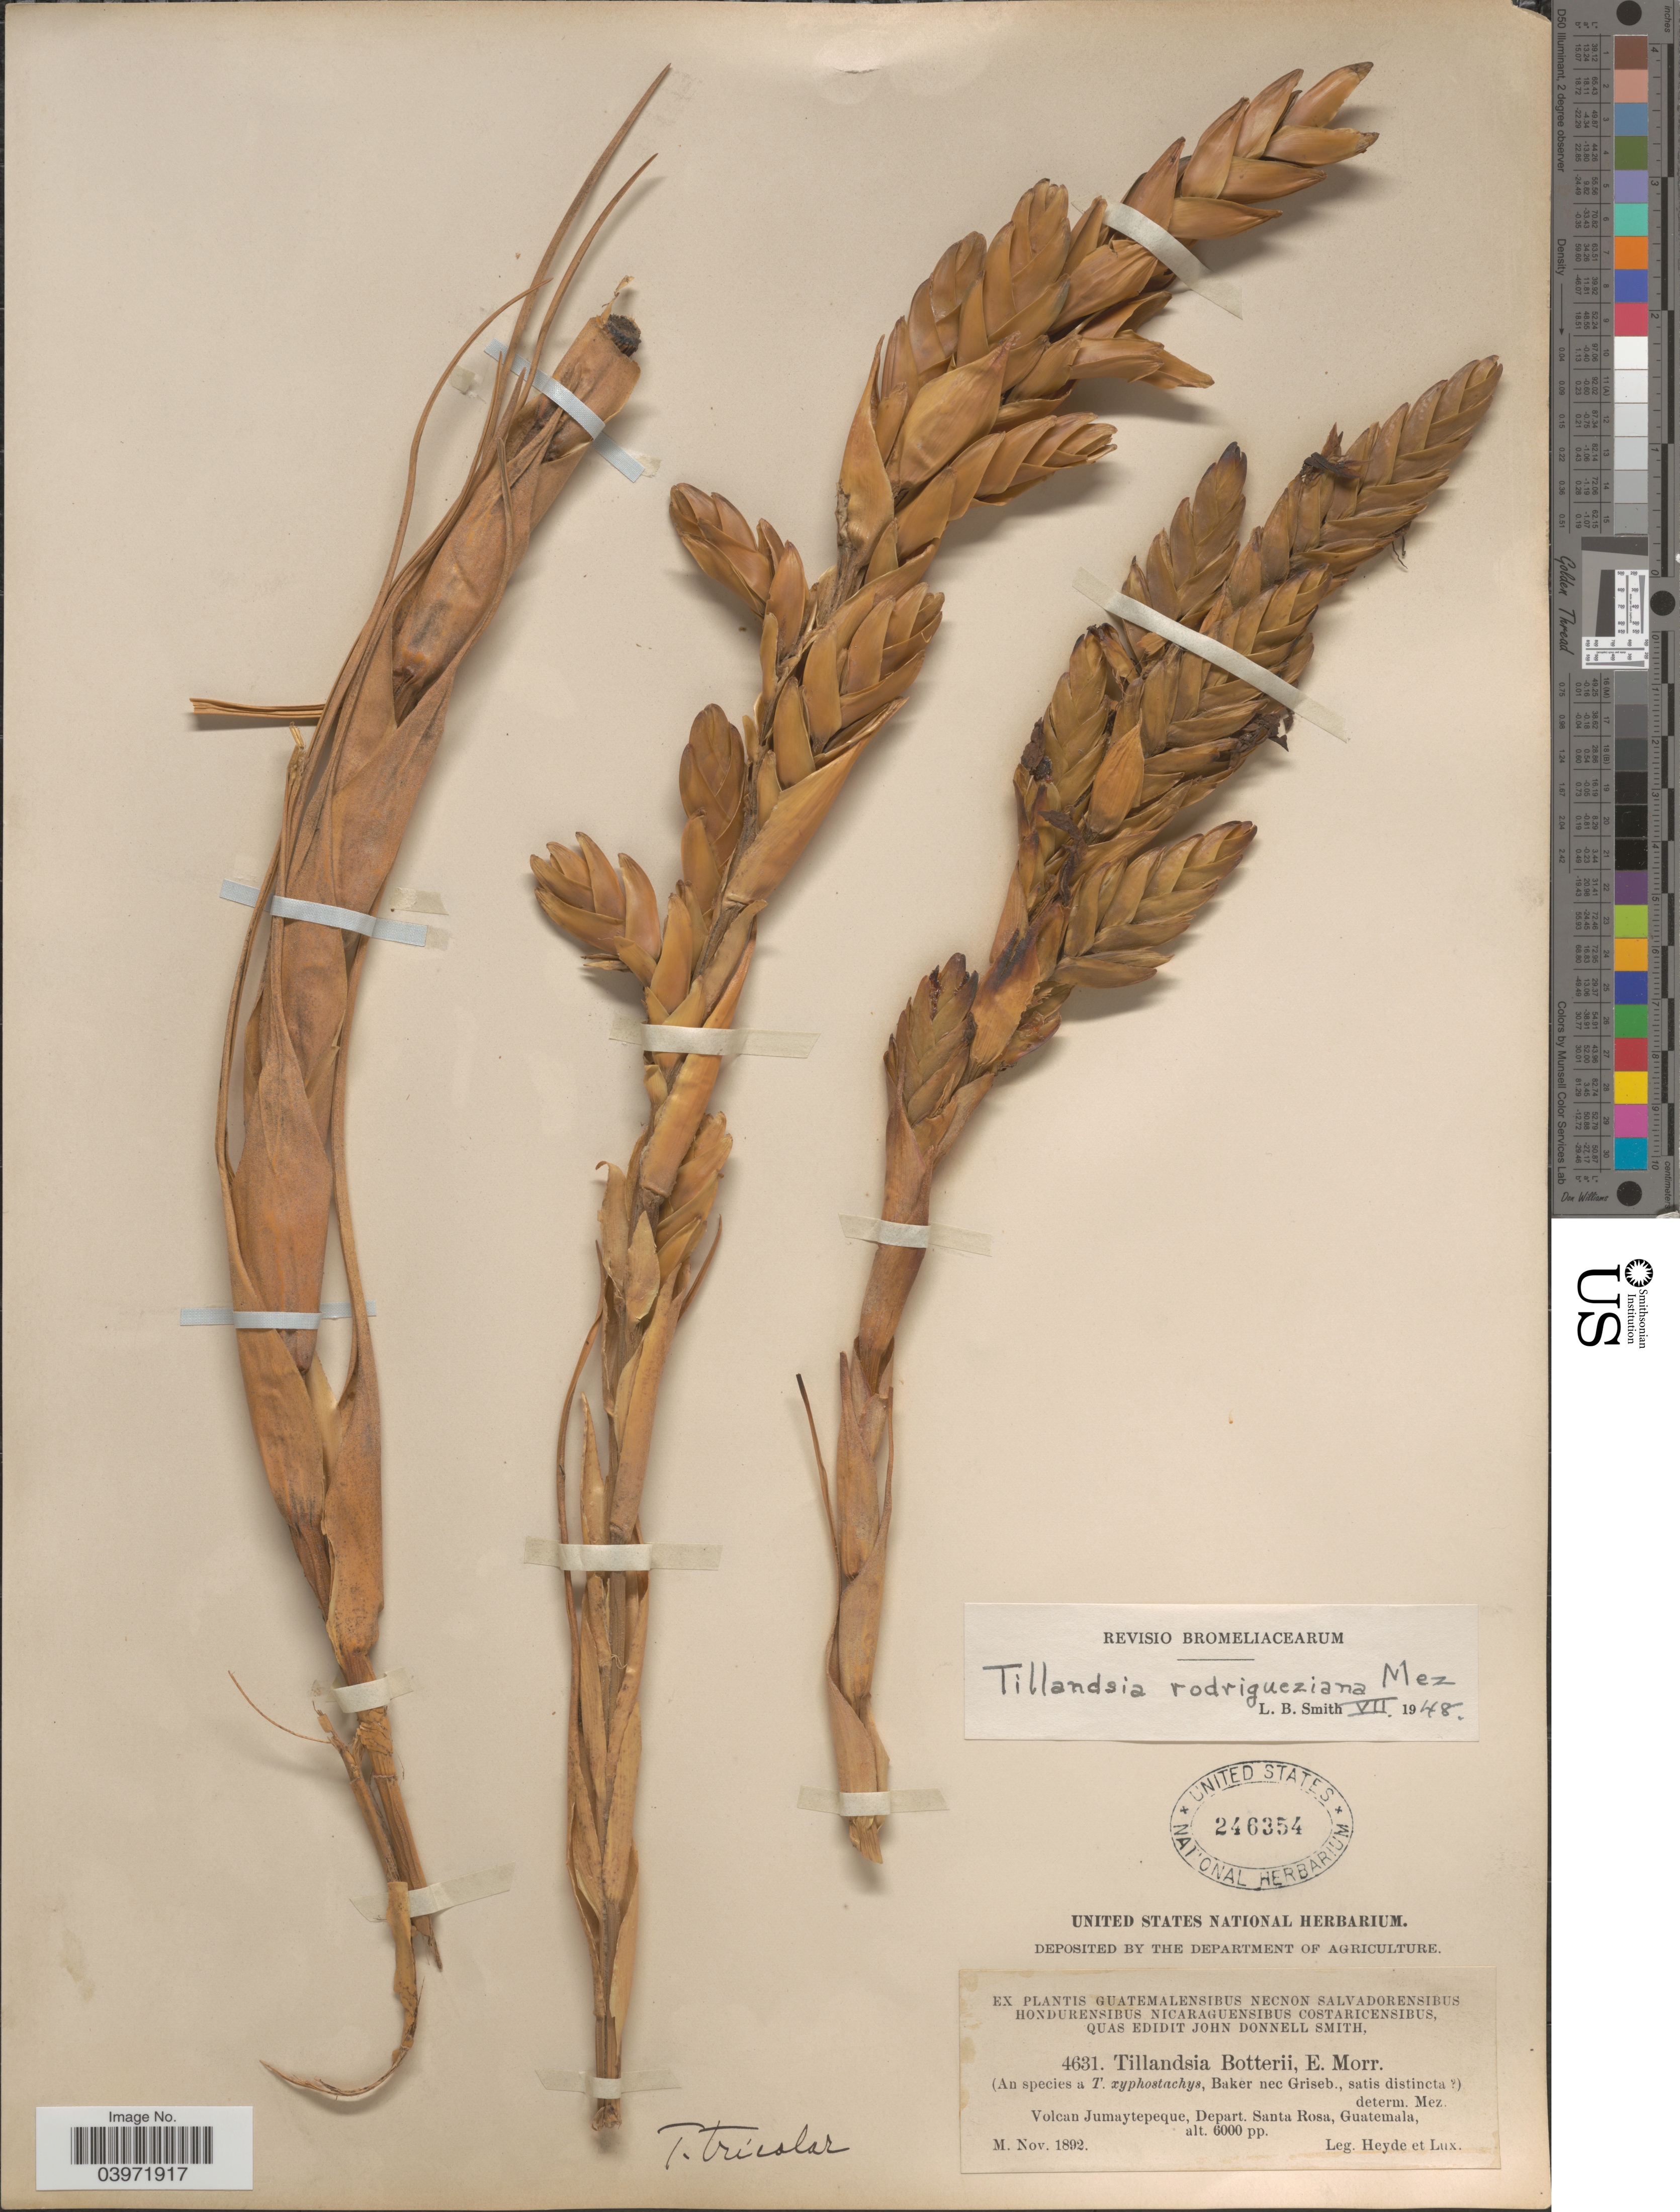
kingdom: Plantae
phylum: Tracheophyta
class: Liliopsida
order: Poales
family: Bromeliaceae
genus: Tillandsia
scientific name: Tillandsia rodrigueziana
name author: Mez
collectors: Heyde & Lux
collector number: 4631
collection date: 1892-11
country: Guatemala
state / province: Santa Rosa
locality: Volcan Jumaytepeque, Depart. Santa Rosa.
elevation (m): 1829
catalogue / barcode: US 246354